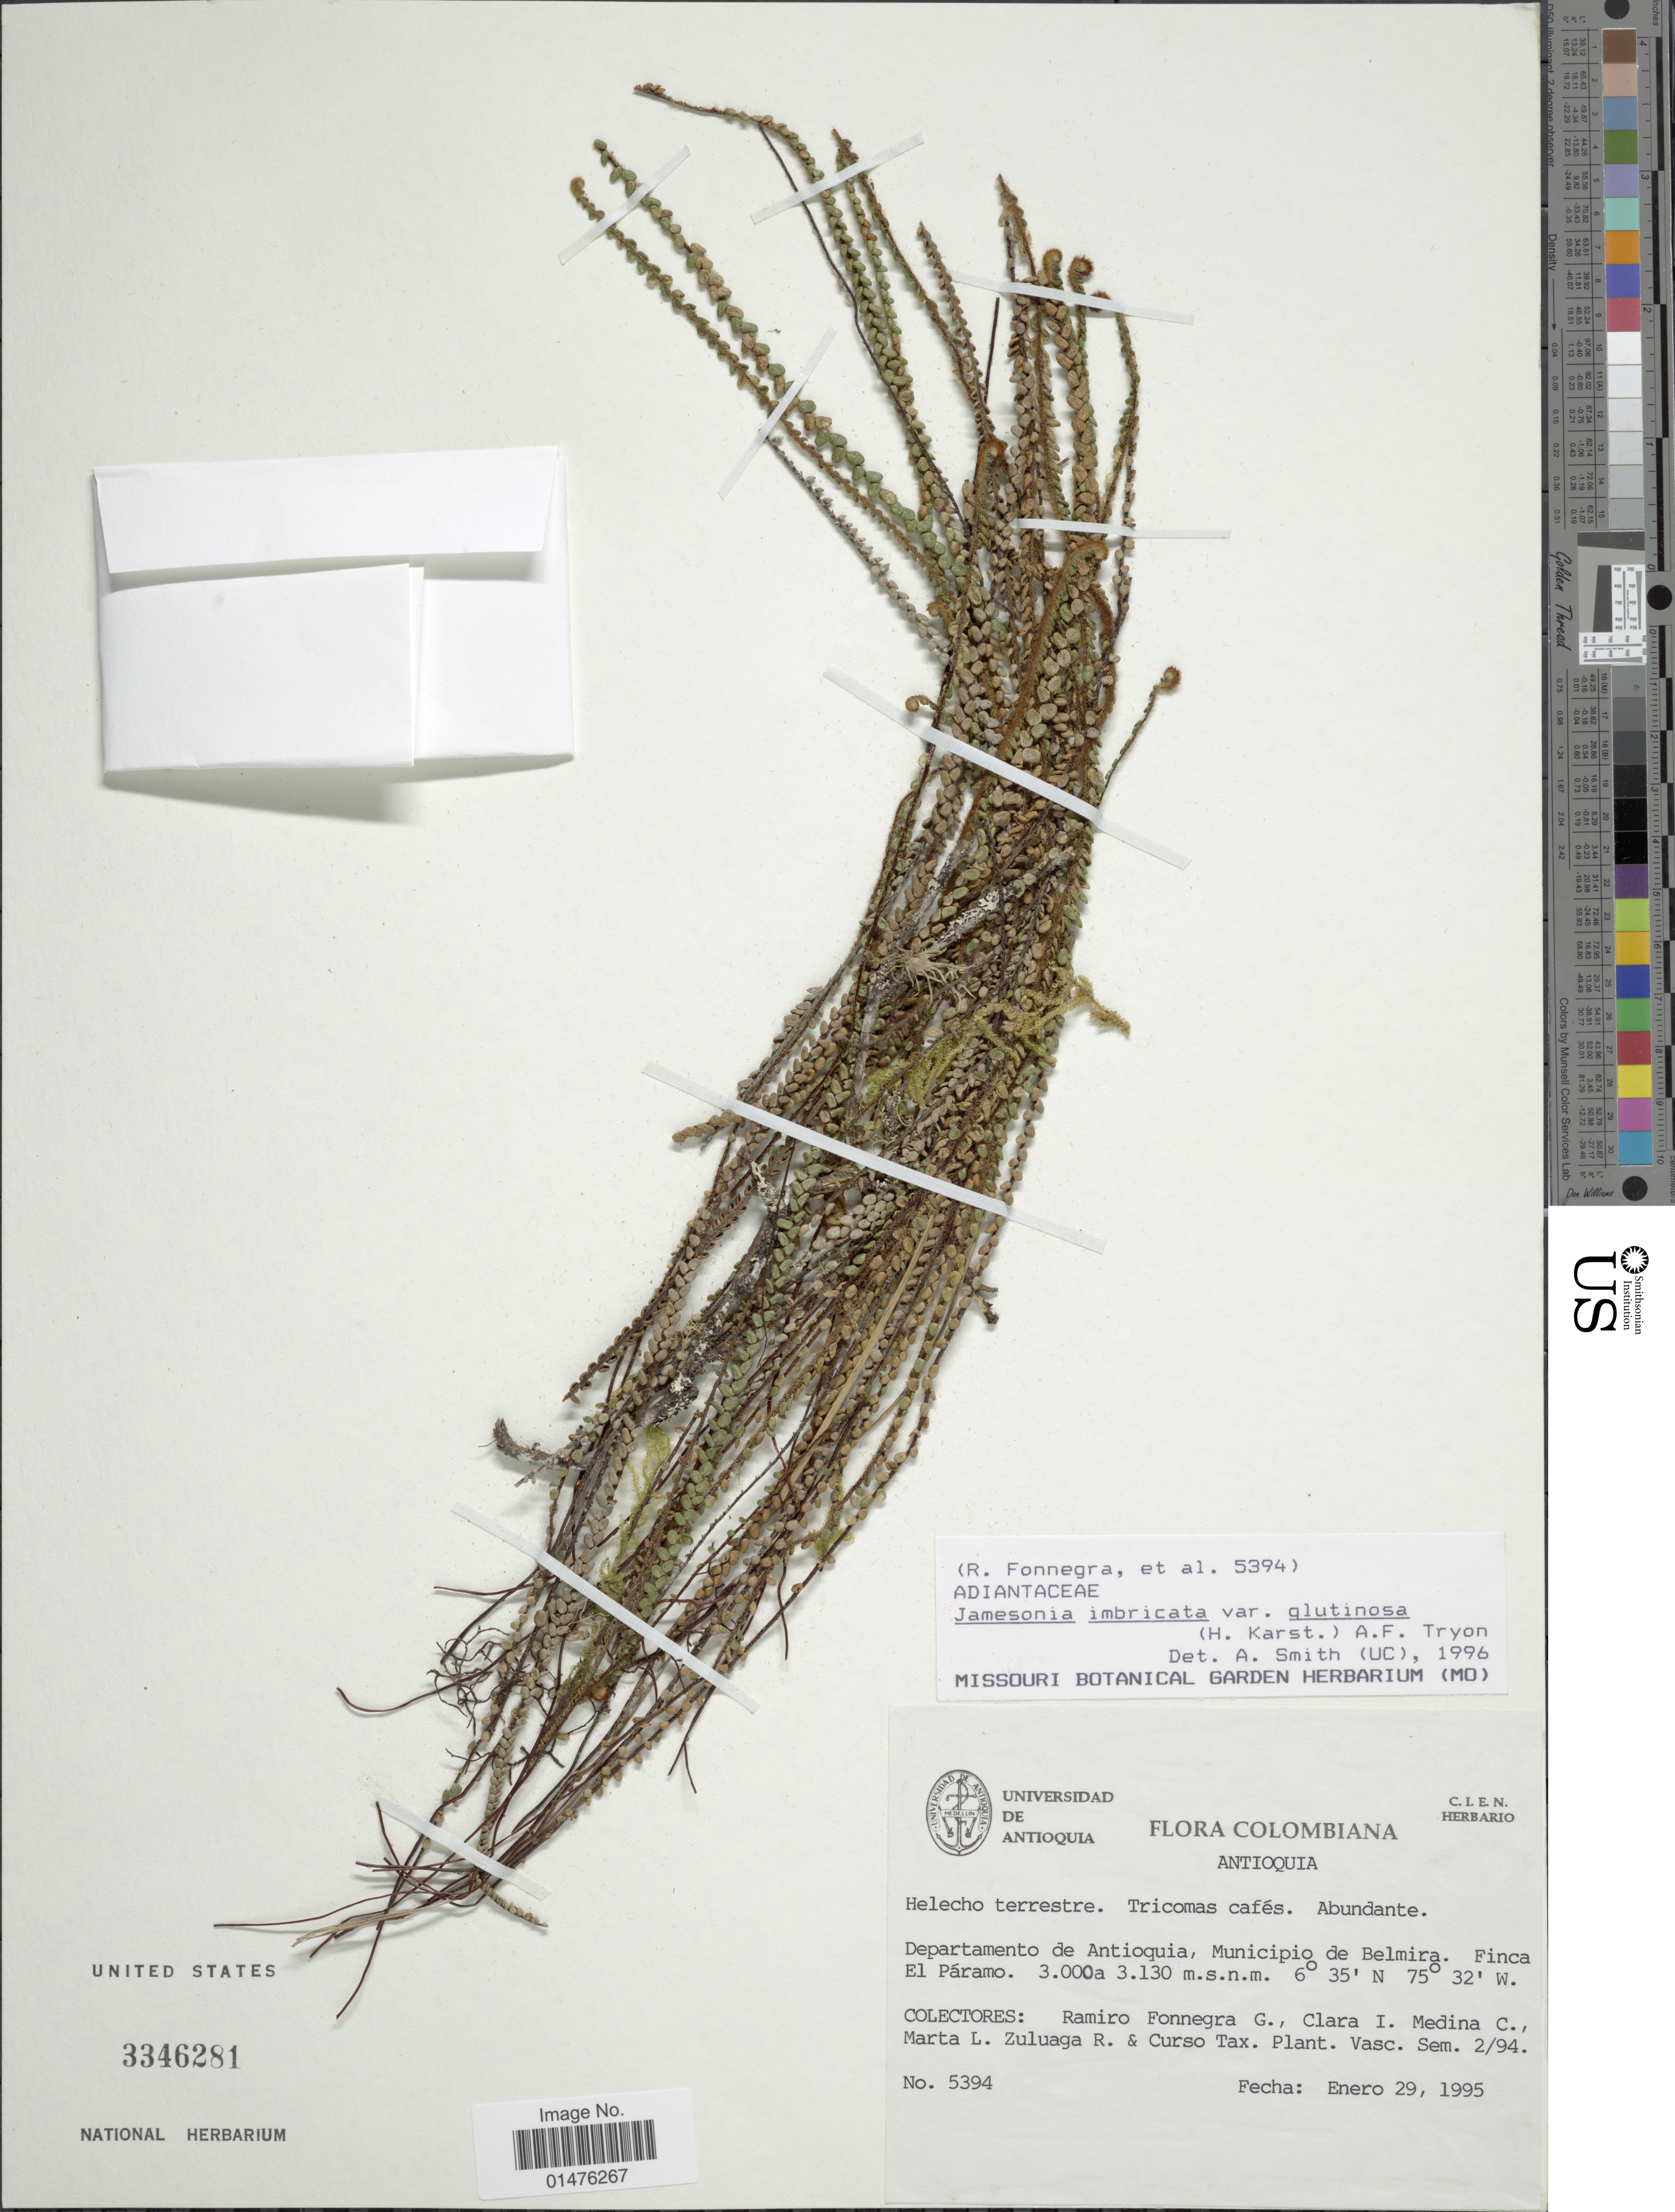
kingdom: Plantae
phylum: Tracheophyta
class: Polypodiopsida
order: Polypodiales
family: Pteridaceae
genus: Jamesonia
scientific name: Jamesonia imbricata var. glutinosa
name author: (H. Karst.) A.F. Tryon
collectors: R. Fonnegra G., C. Medina C., M. Zuluaga R. & Curso de Tax. Plant. Vasc. Sem. 2/92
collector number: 5394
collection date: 1995-01-29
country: Colombia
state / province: Antioquia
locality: Department de Antioquia, Municpio de Belmira. Finca El Páramo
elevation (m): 3000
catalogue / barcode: US 3346281